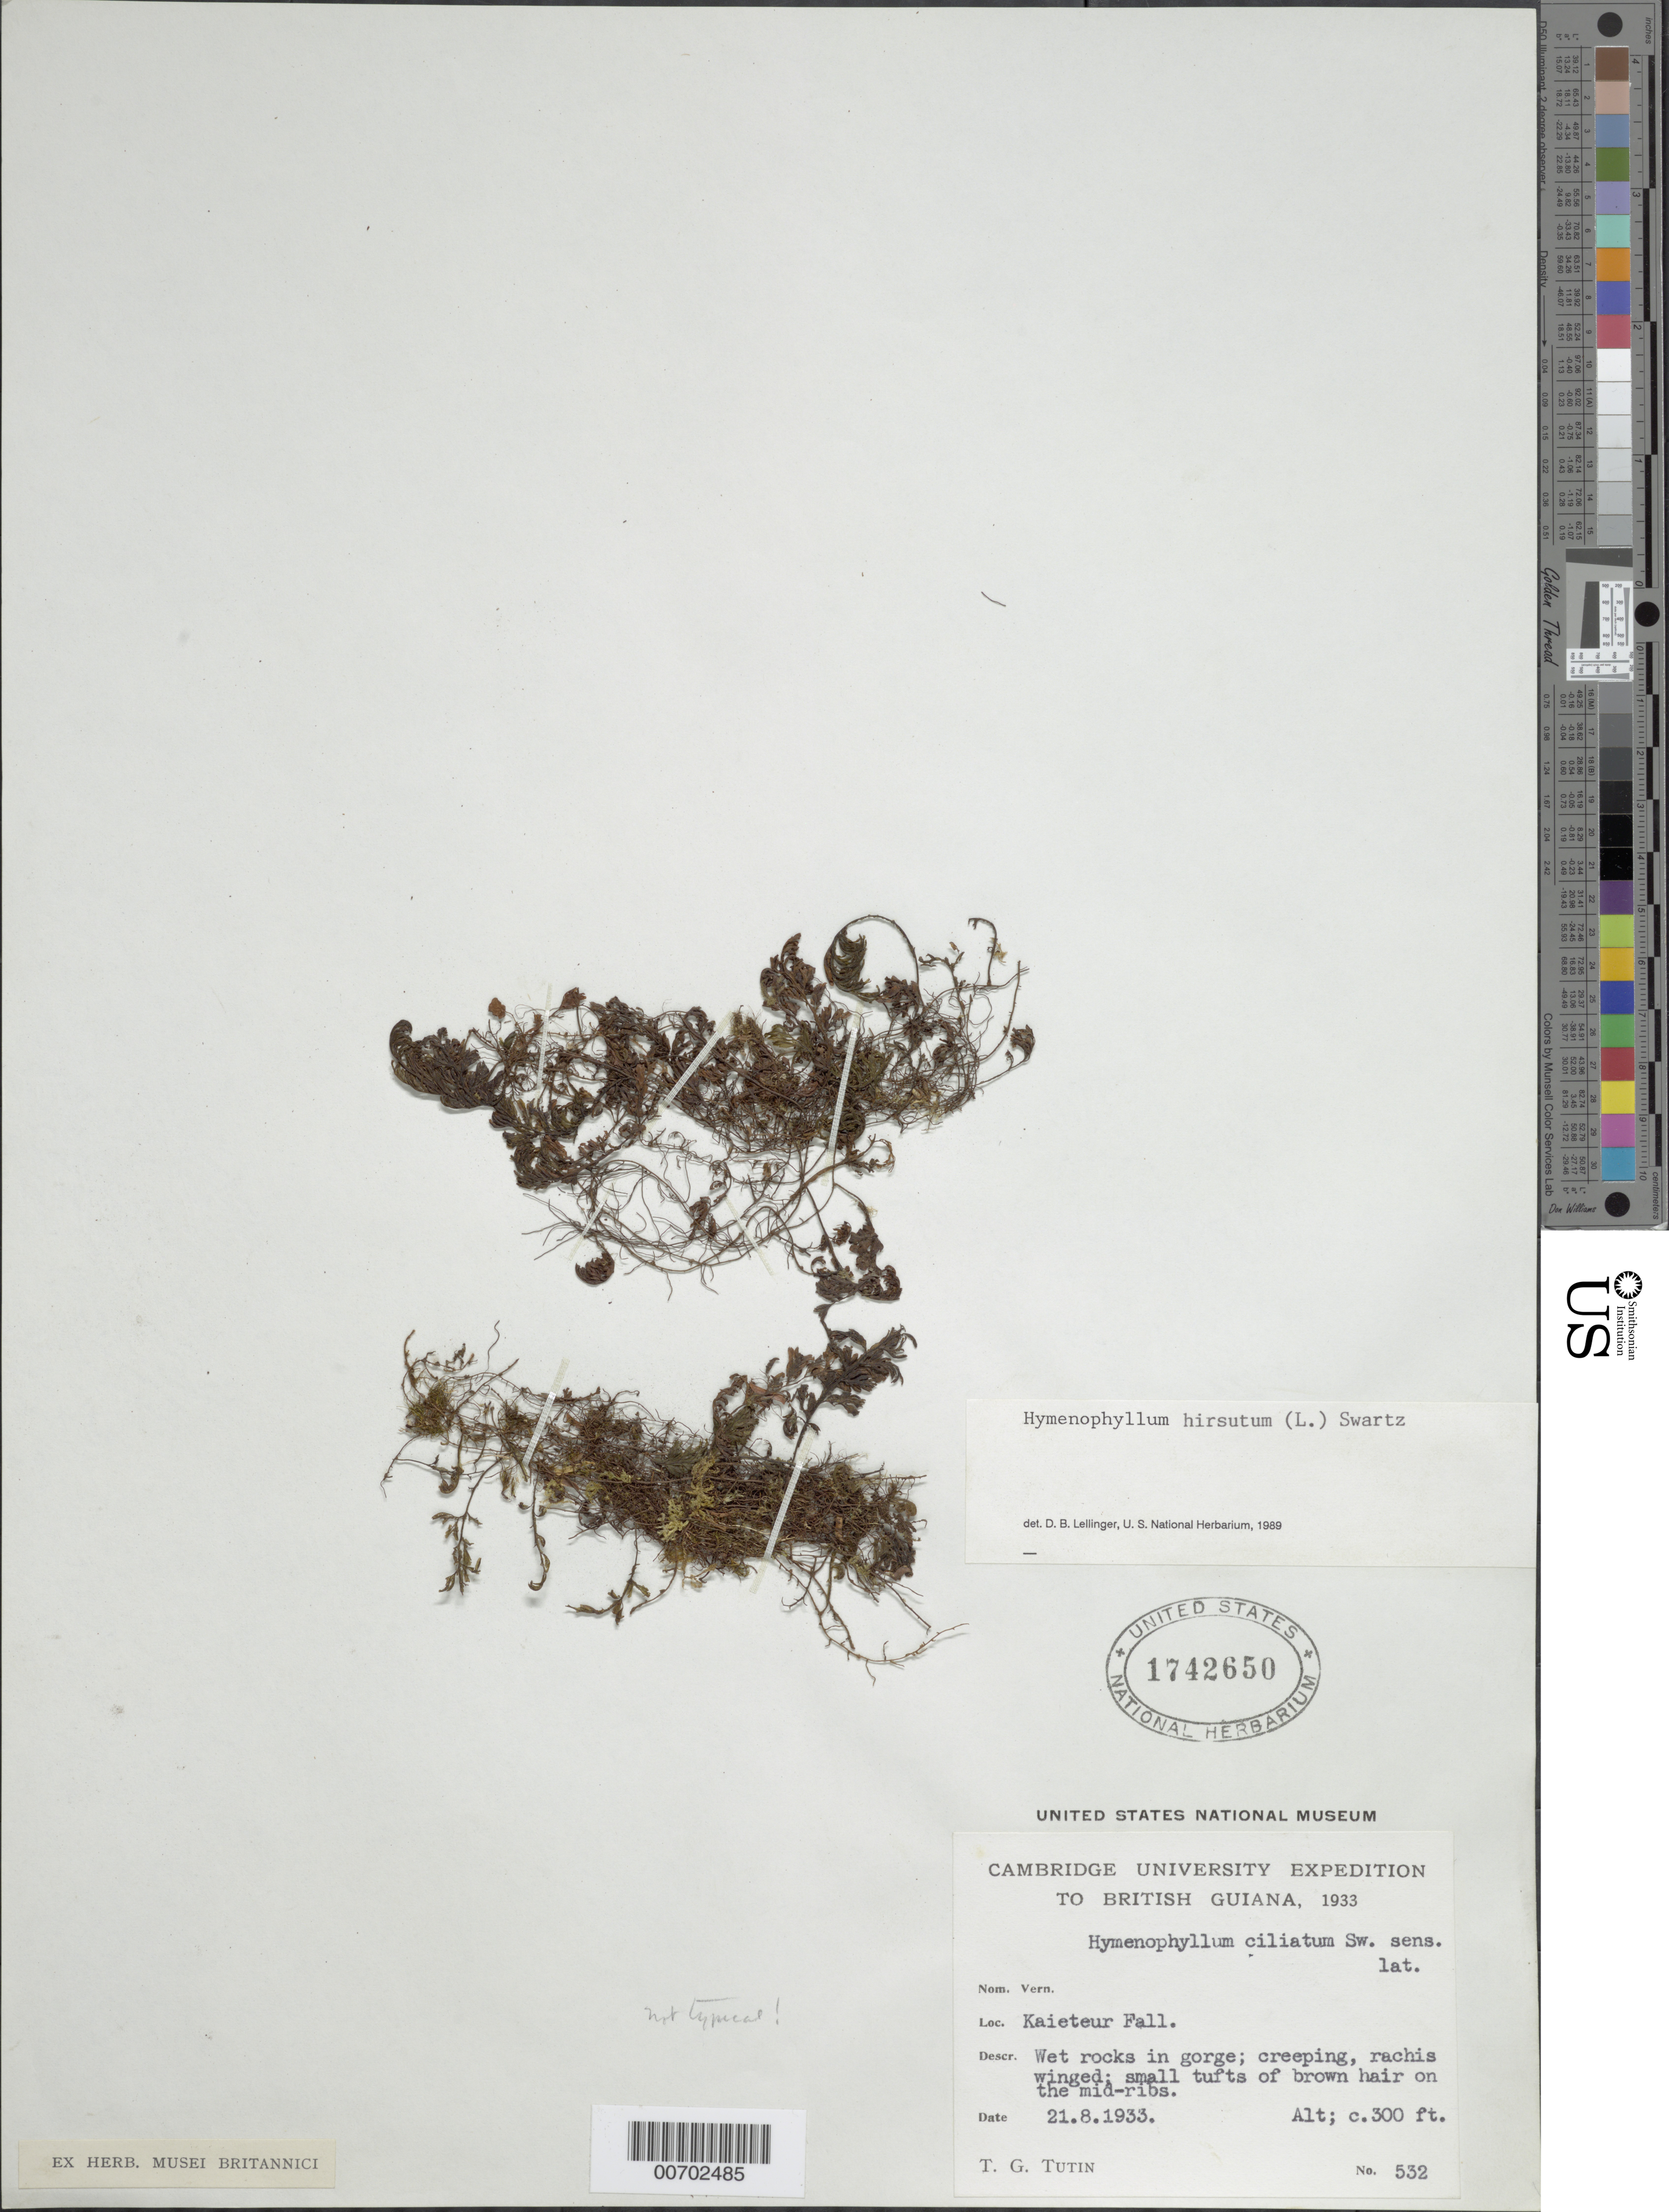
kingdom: Plantae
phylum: Tracheophyta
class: Polypodiopsida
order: Hymenophyllales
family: Hymenophyllaceae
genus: Hymenophyllum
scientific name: Hymenophyllum hirsutum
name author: (L.) Sw.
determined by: Lellinger, David B., (BOT), Smithsonian Institution - National Museum of Natural History (UNITED STATES)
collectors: T. G. Tutin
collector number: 532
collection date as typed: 21-Aug-33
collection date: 1933-08-21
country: Guyana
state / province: Potaro-Siparuni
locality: Kaieteur Falls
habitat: Wet rocks in gorge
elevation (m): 91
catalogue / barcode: US 1742650